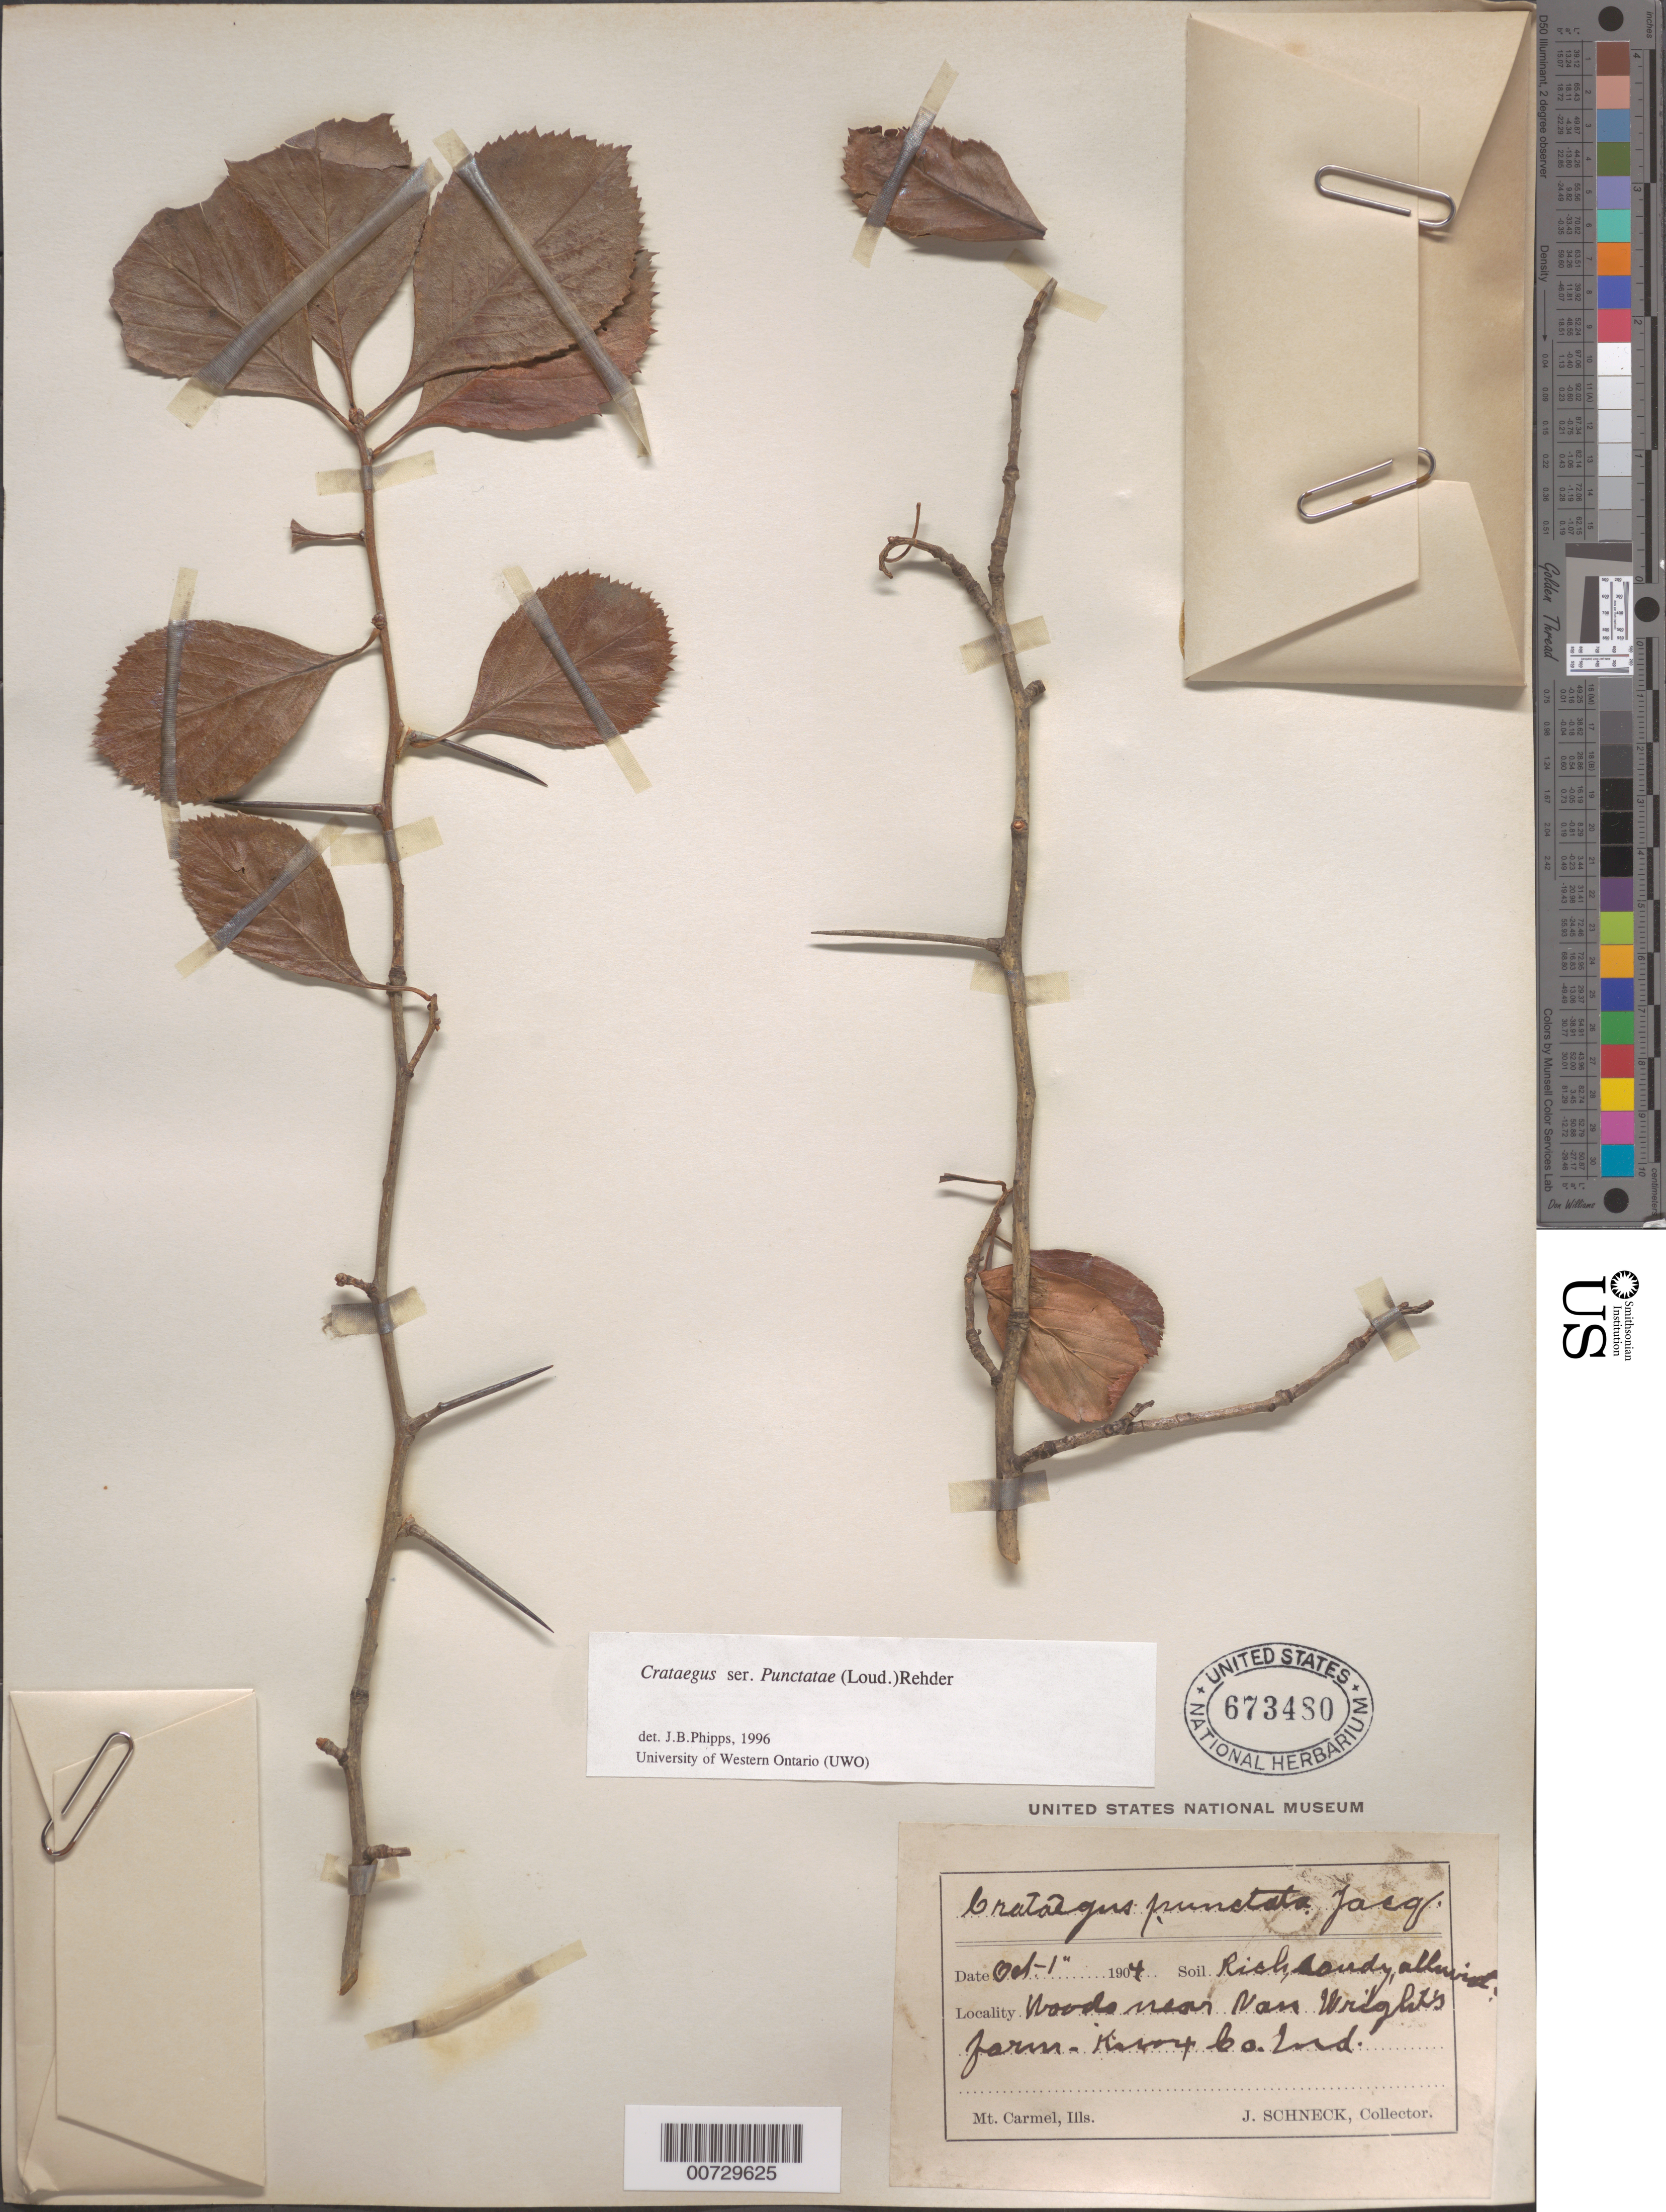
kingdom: Plantae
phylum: Tracheophyta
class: Magnoliopsida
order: Rosales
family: Rosaceae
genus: Crataegus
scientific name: Crataegus punctata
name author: Jacq.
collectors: J. Schneck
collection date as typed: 01 Oct 1904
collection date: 1904-10-01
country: United States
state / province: Indiana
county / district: Knox Co.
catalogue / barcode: US 673480